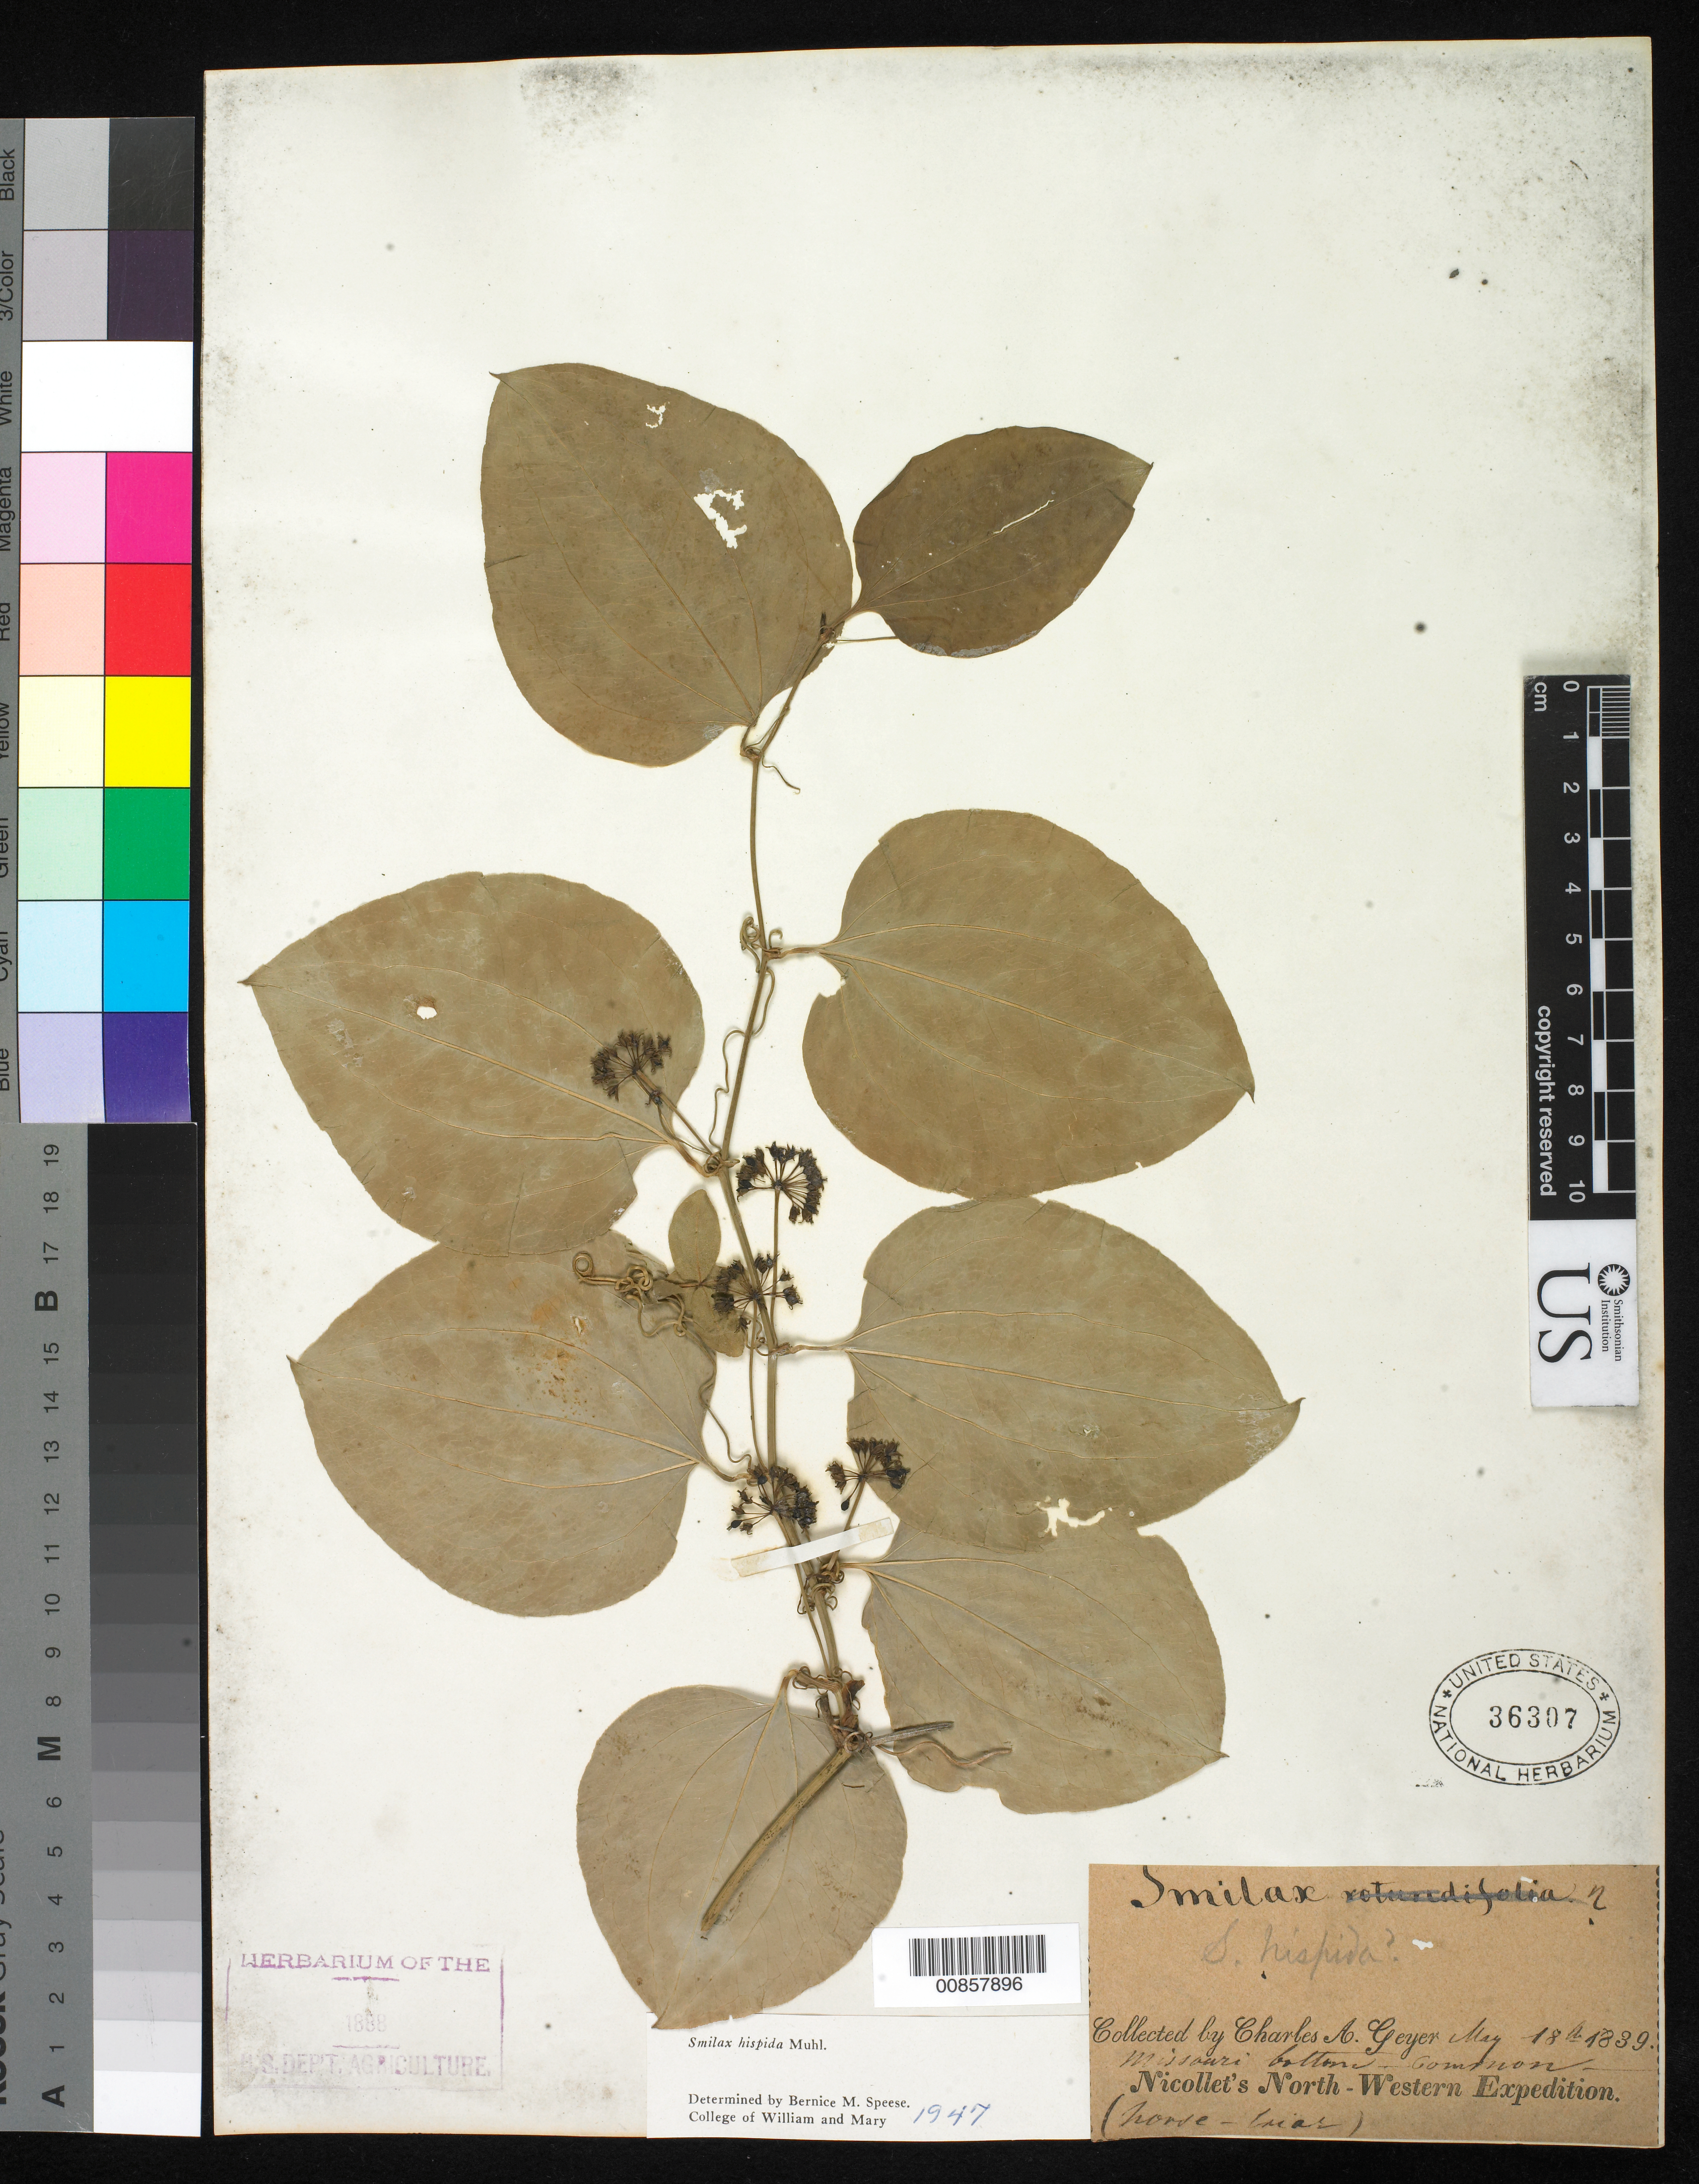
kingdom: Plantae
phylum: Tracheophyta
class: Liliopsida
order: Liliales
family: Smilacaceae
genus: Smilax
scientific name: Smilax hispida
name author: Raf.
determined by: Speese, B. M.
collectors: C. A. Geyer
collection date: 1839-05-18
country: United States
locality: Missouri bottom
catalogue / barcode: US 36307